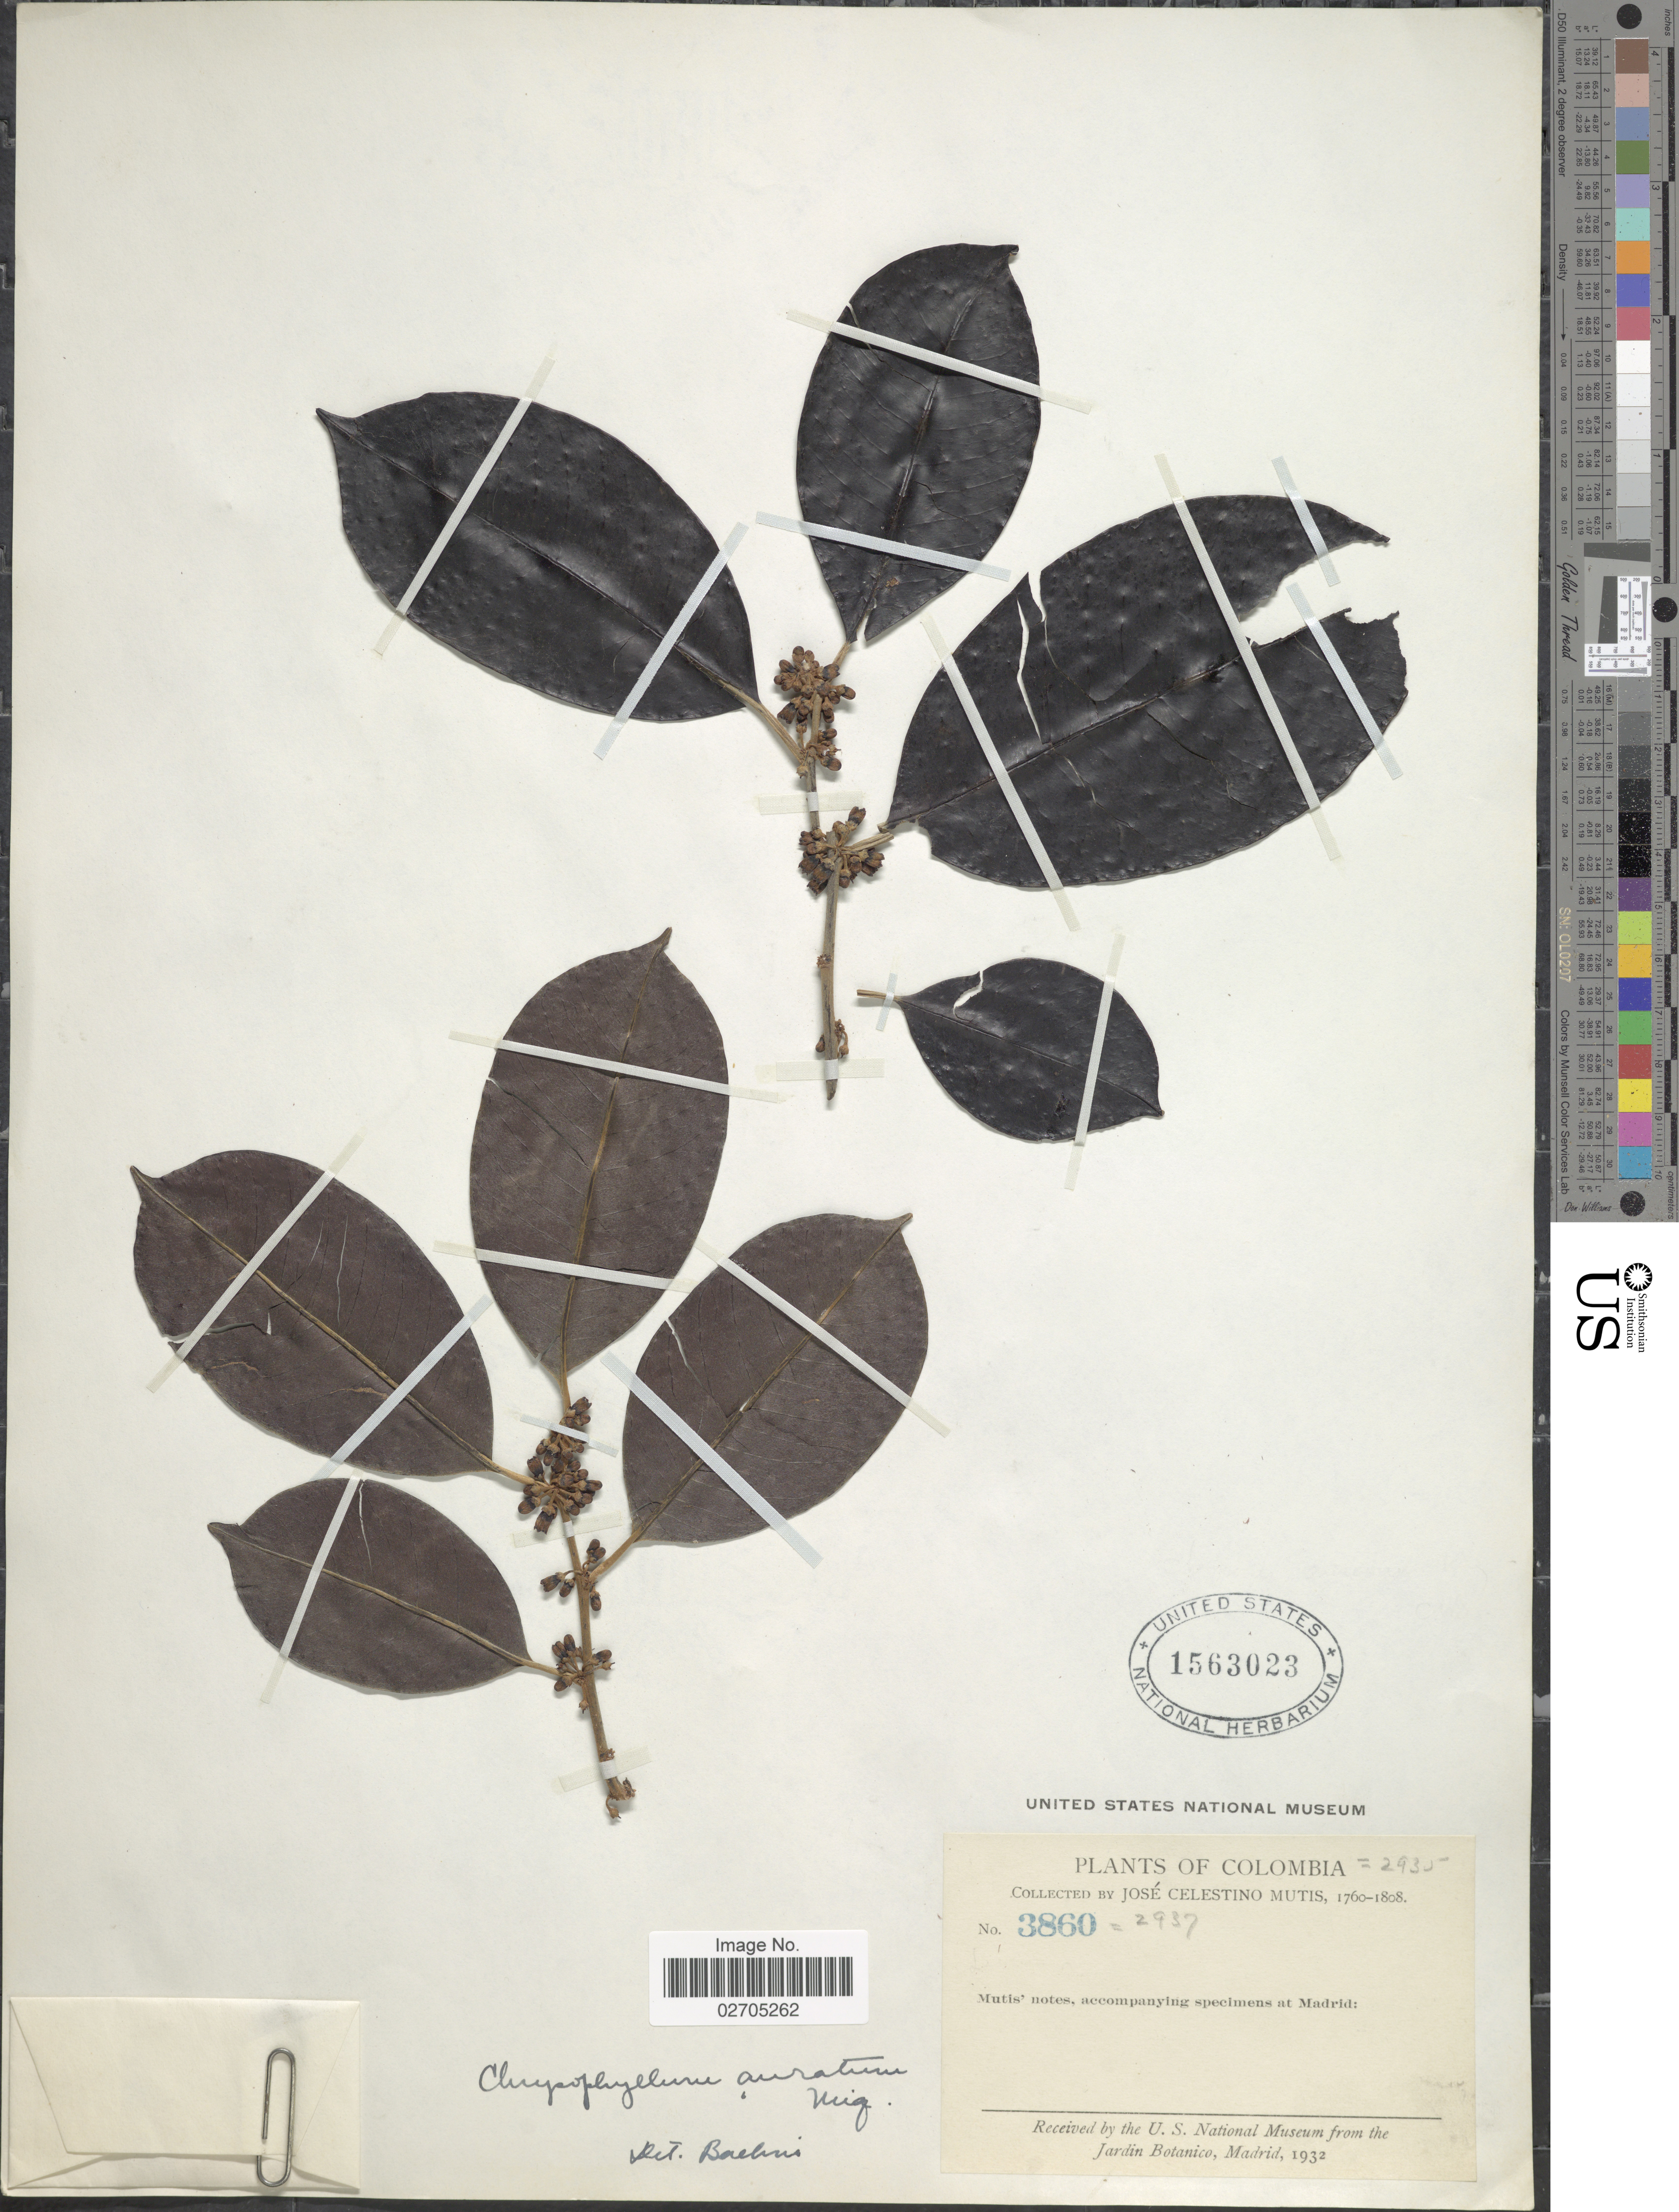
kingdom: Plantae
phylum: Tracheophyta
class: Magnoliopsida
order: Ericales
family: Sapotaceae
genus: Chrysophyllum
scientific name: Chrysophyllum argenteum subsp. auratum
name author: (Miq.) T.D. Penn.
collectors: J. C. B. Mutis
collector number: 3860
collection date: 1760/1808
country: Colombia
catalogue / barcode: US 1563023